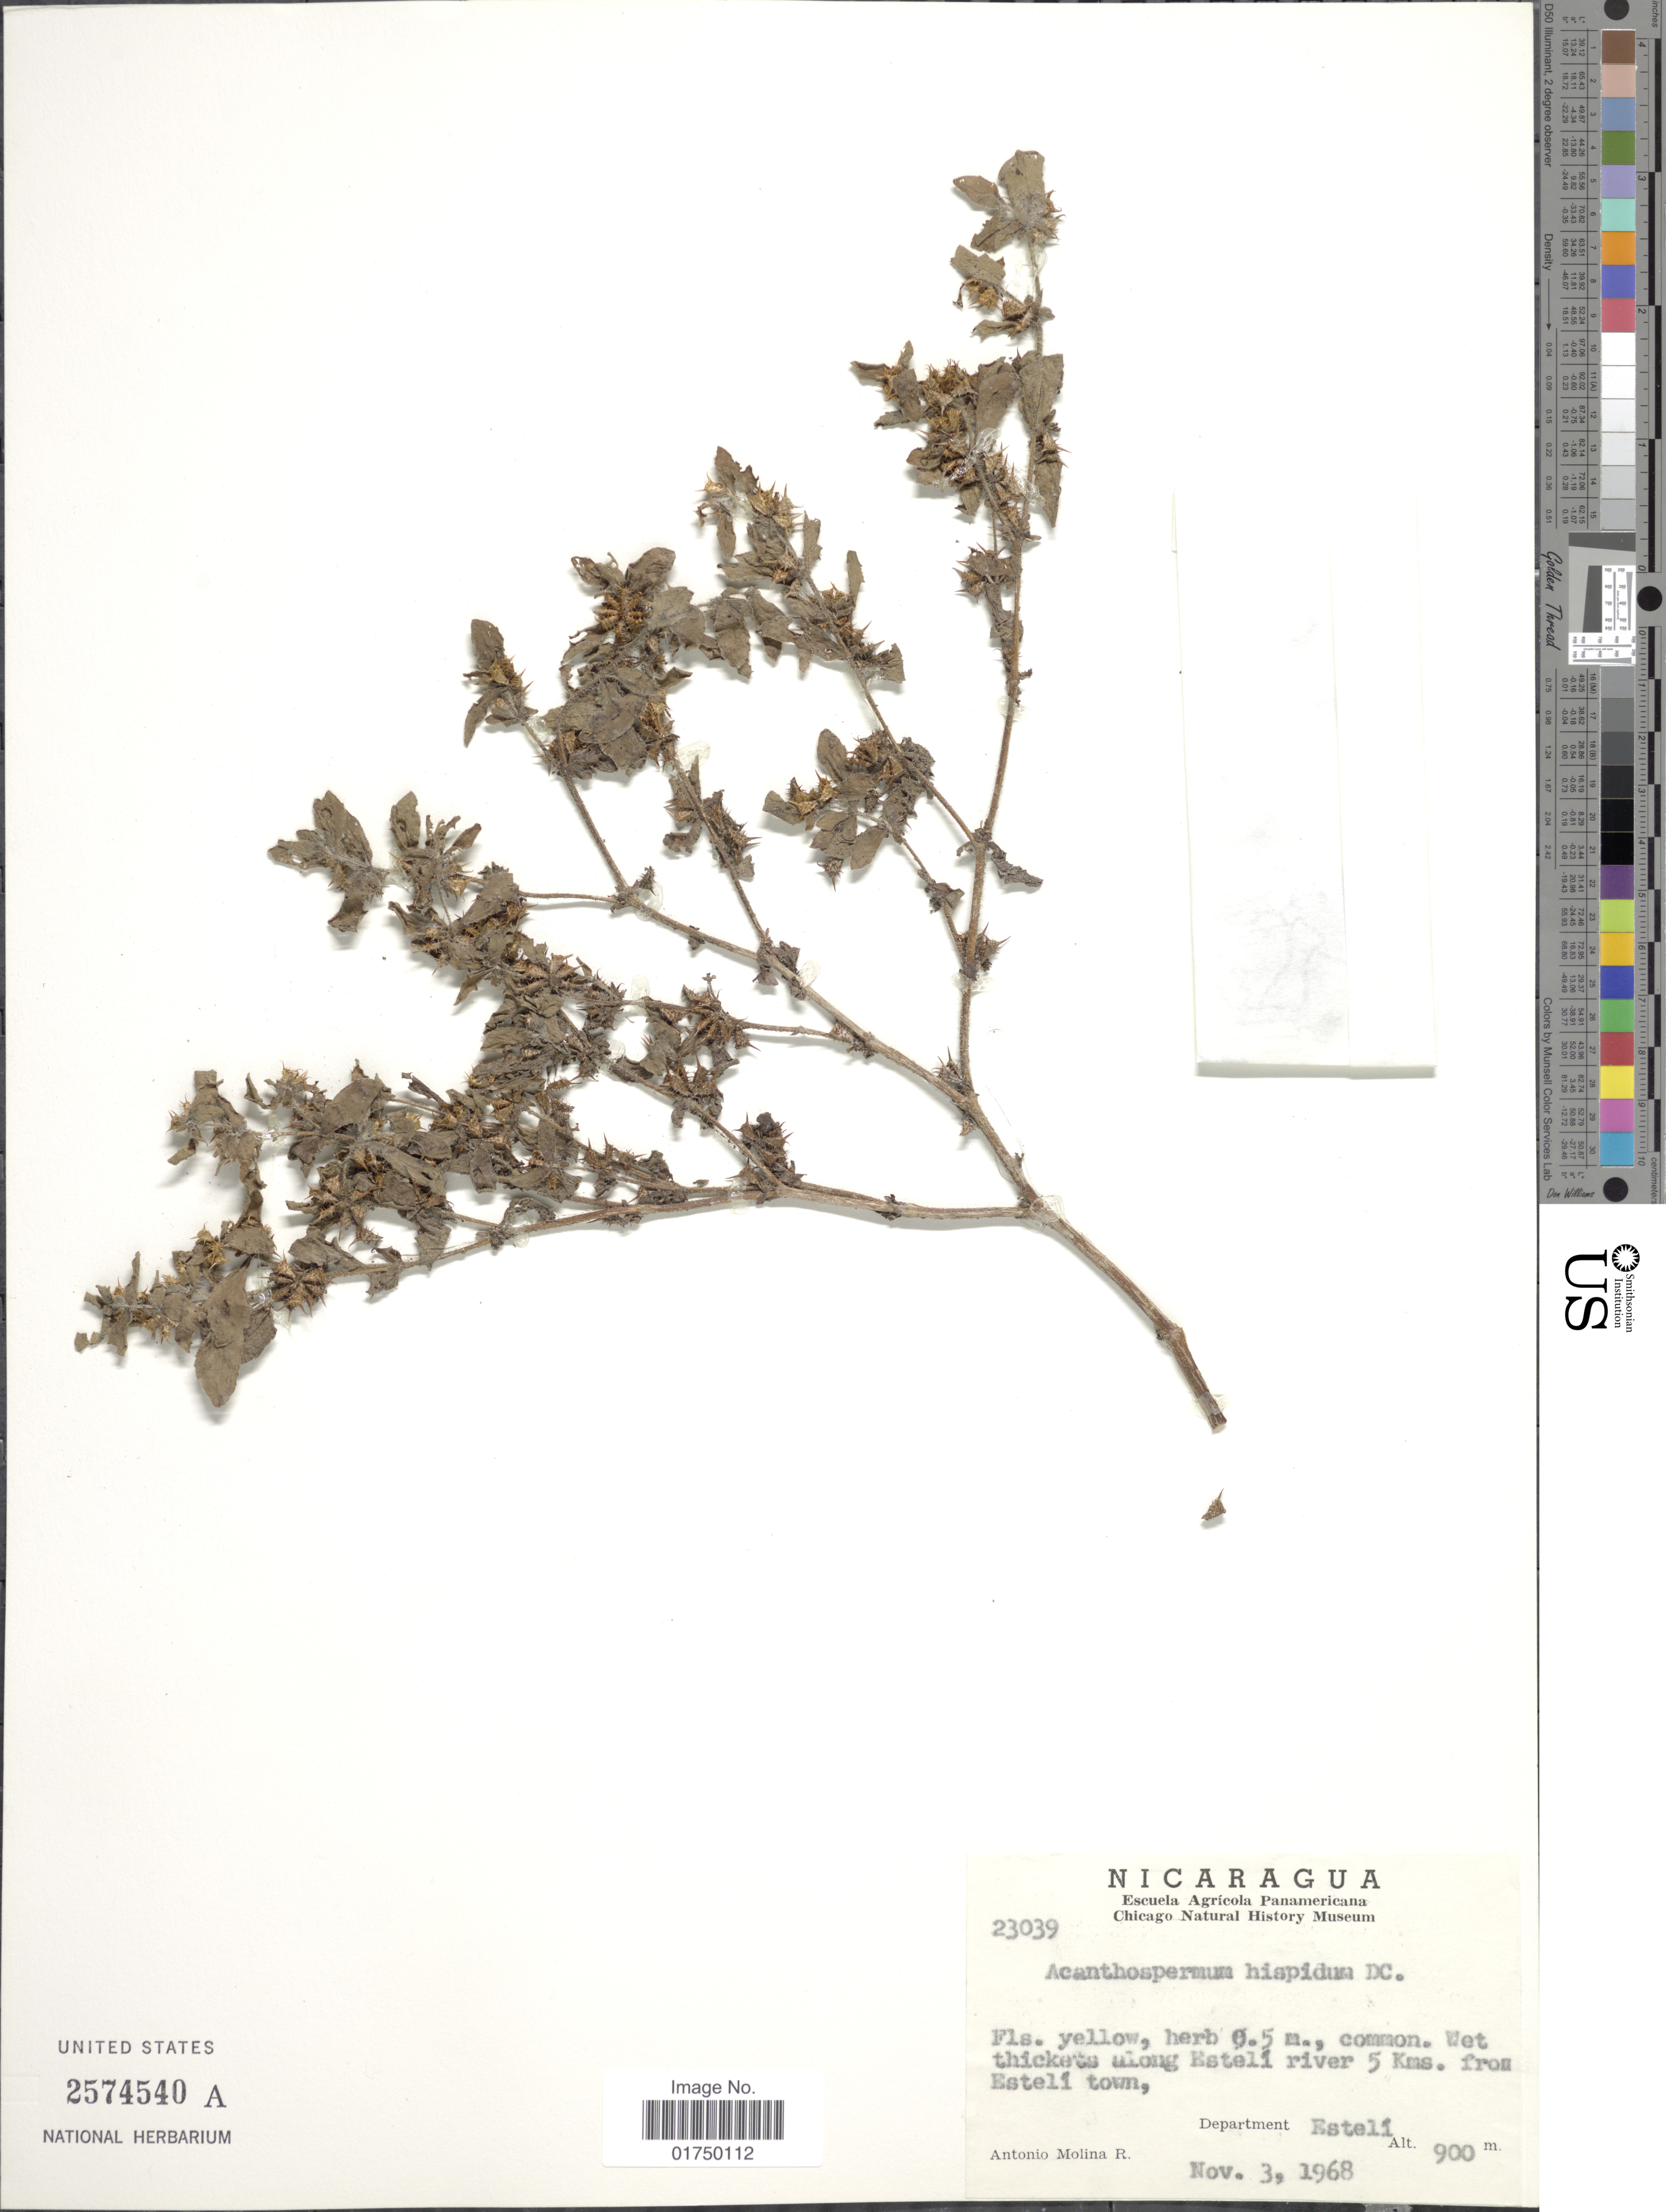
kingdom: Plantae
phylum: Tracheophyta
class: Magnoliopsida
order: Asterales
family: Asteraceae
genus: Acanthospermum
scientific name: Acanthospermum hispidum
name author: DC.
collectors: A. Molina R.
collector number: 23039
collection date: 1968-11-03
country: Nicaragua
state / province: Esteli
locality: Wet thickets along Estelí river 5 Kms. from Estelí town, Department Estelí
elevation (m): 900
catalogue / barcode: US 2574540A